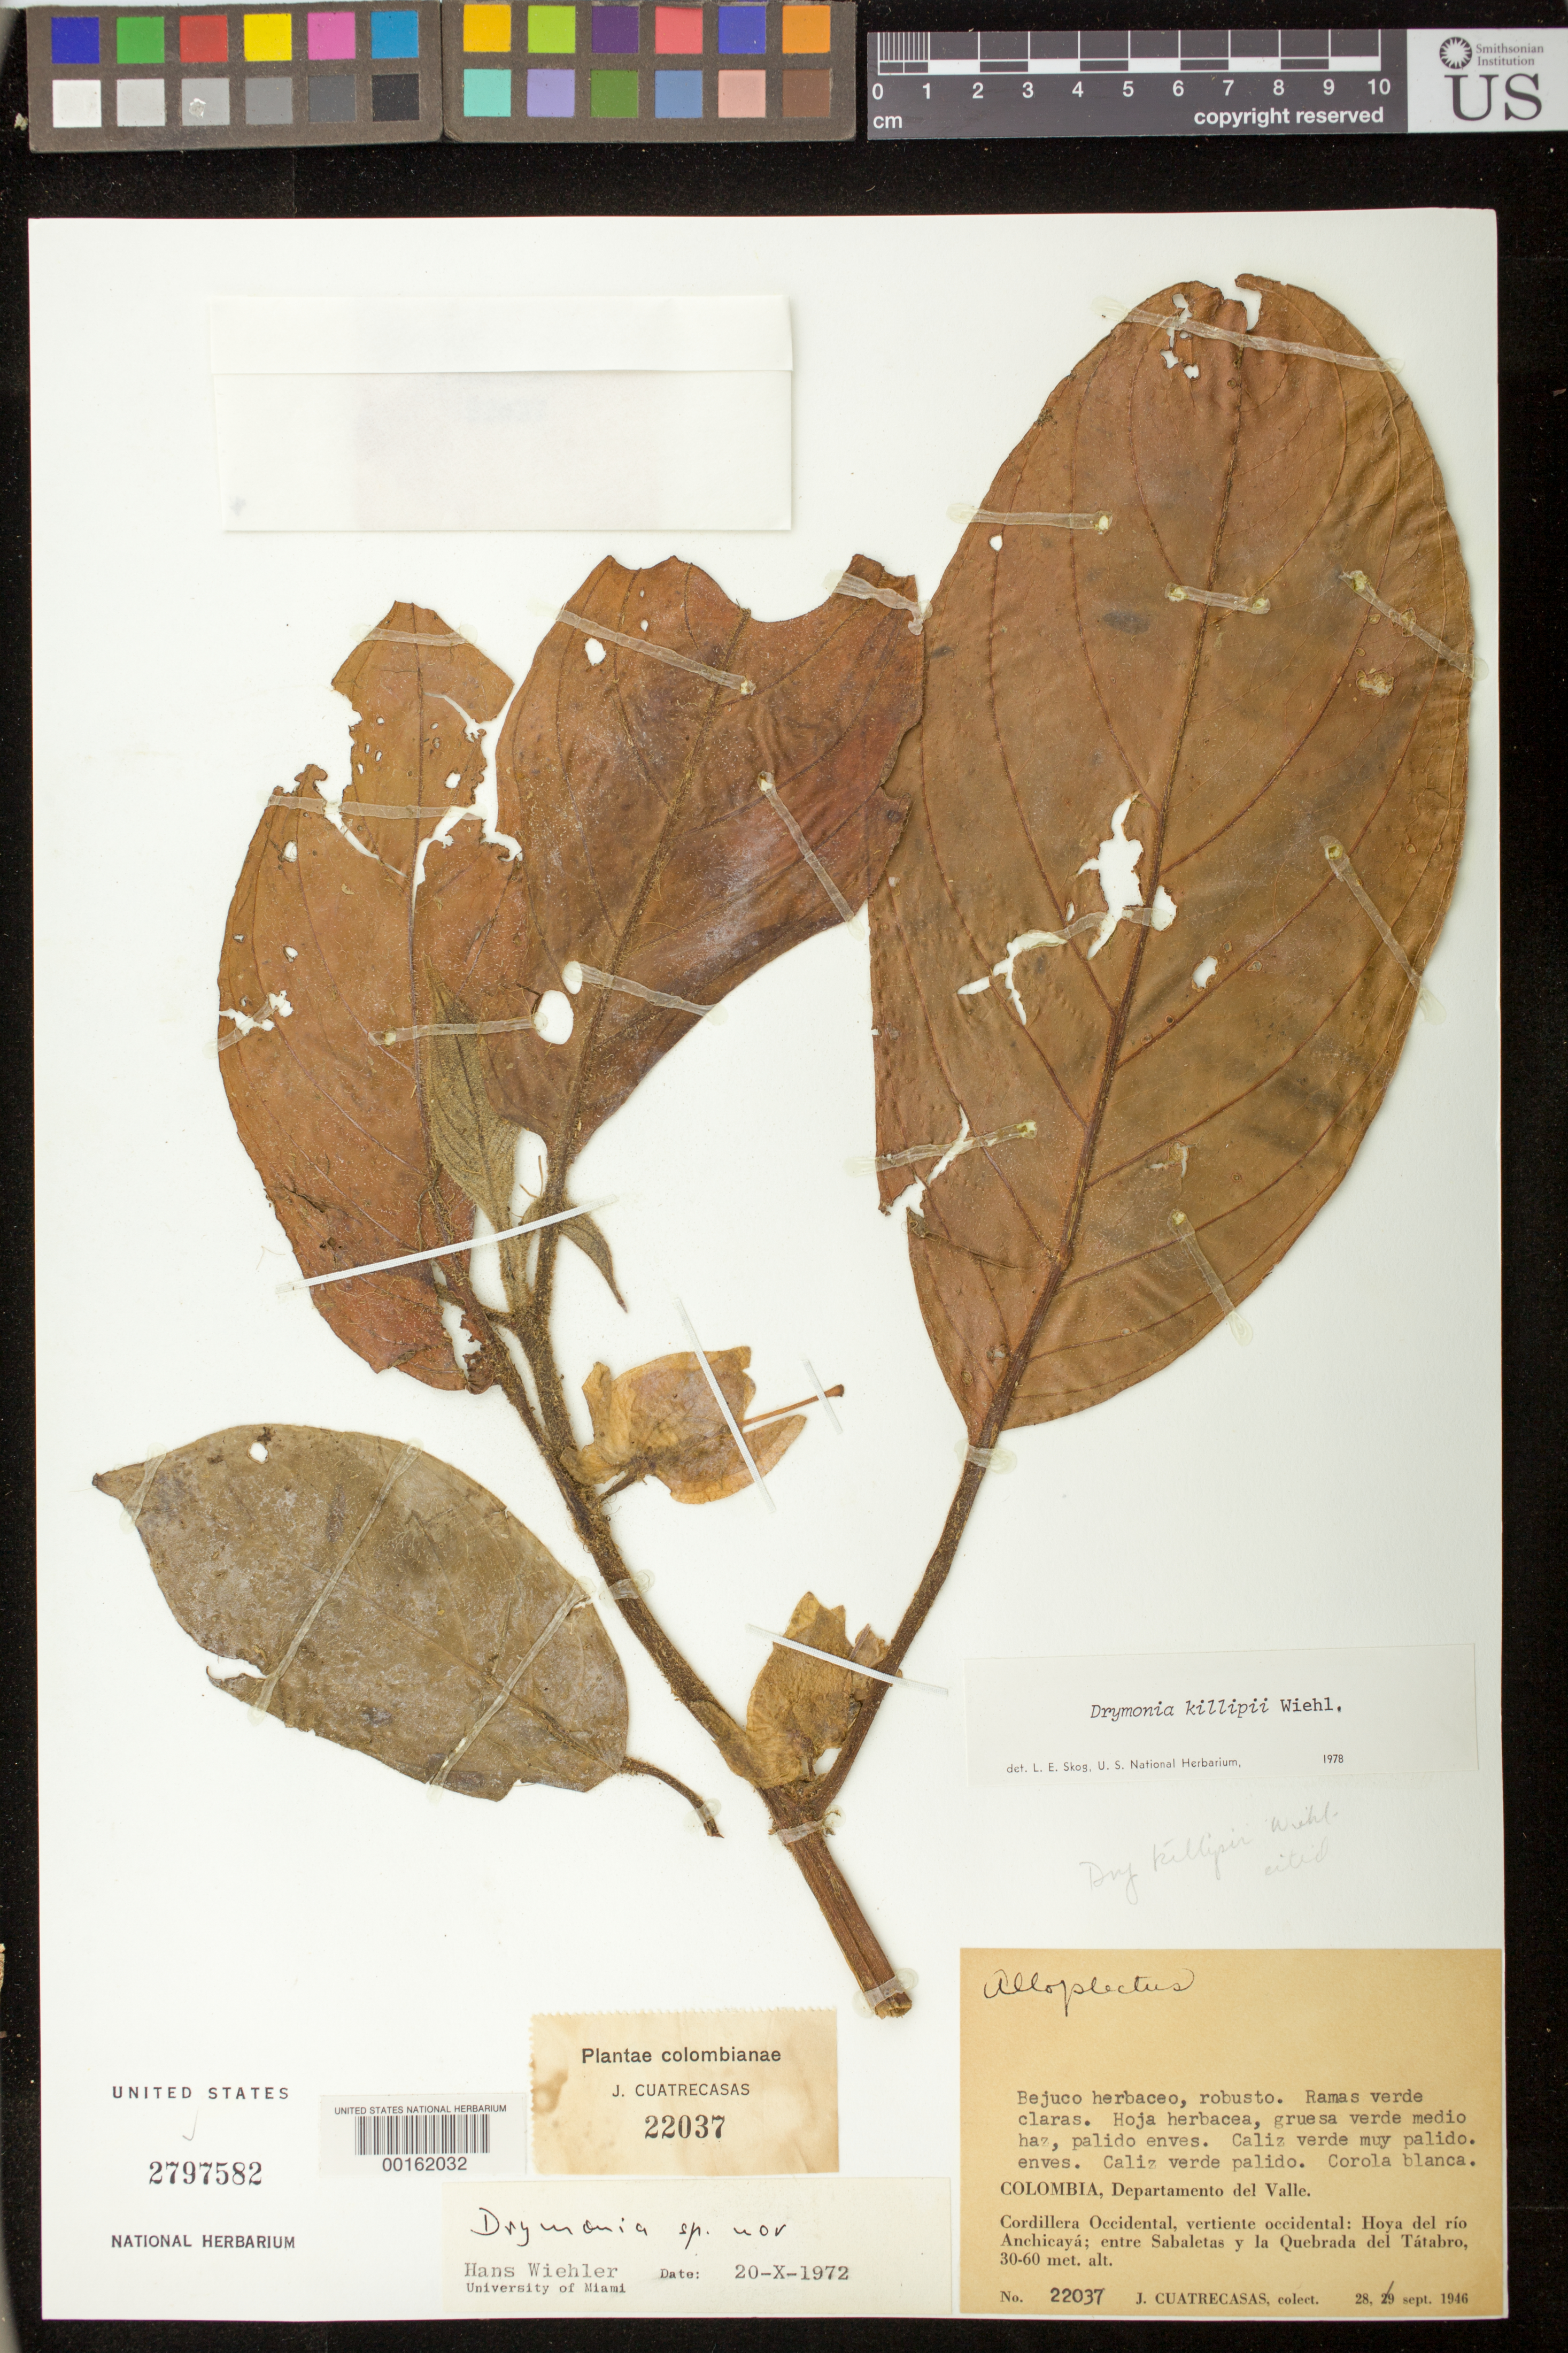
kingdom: Plantae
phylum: Tracheophyta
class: Magnoliopsida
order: Lamiales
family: Gesneriaceae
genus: Drymonia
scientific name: Drymonia killipii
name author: Wiehler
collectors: J. Cuatrecasas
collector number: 22037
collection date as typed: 28 Sep 1946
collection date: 1946-09-28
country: Colombia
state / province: Valle del Cauca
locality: Cordillera Occidental, western slope, valley of Rio Anchicaya, between Sabaletas and Quebrada del Tatabro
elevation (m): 30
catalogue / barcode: US 2797582